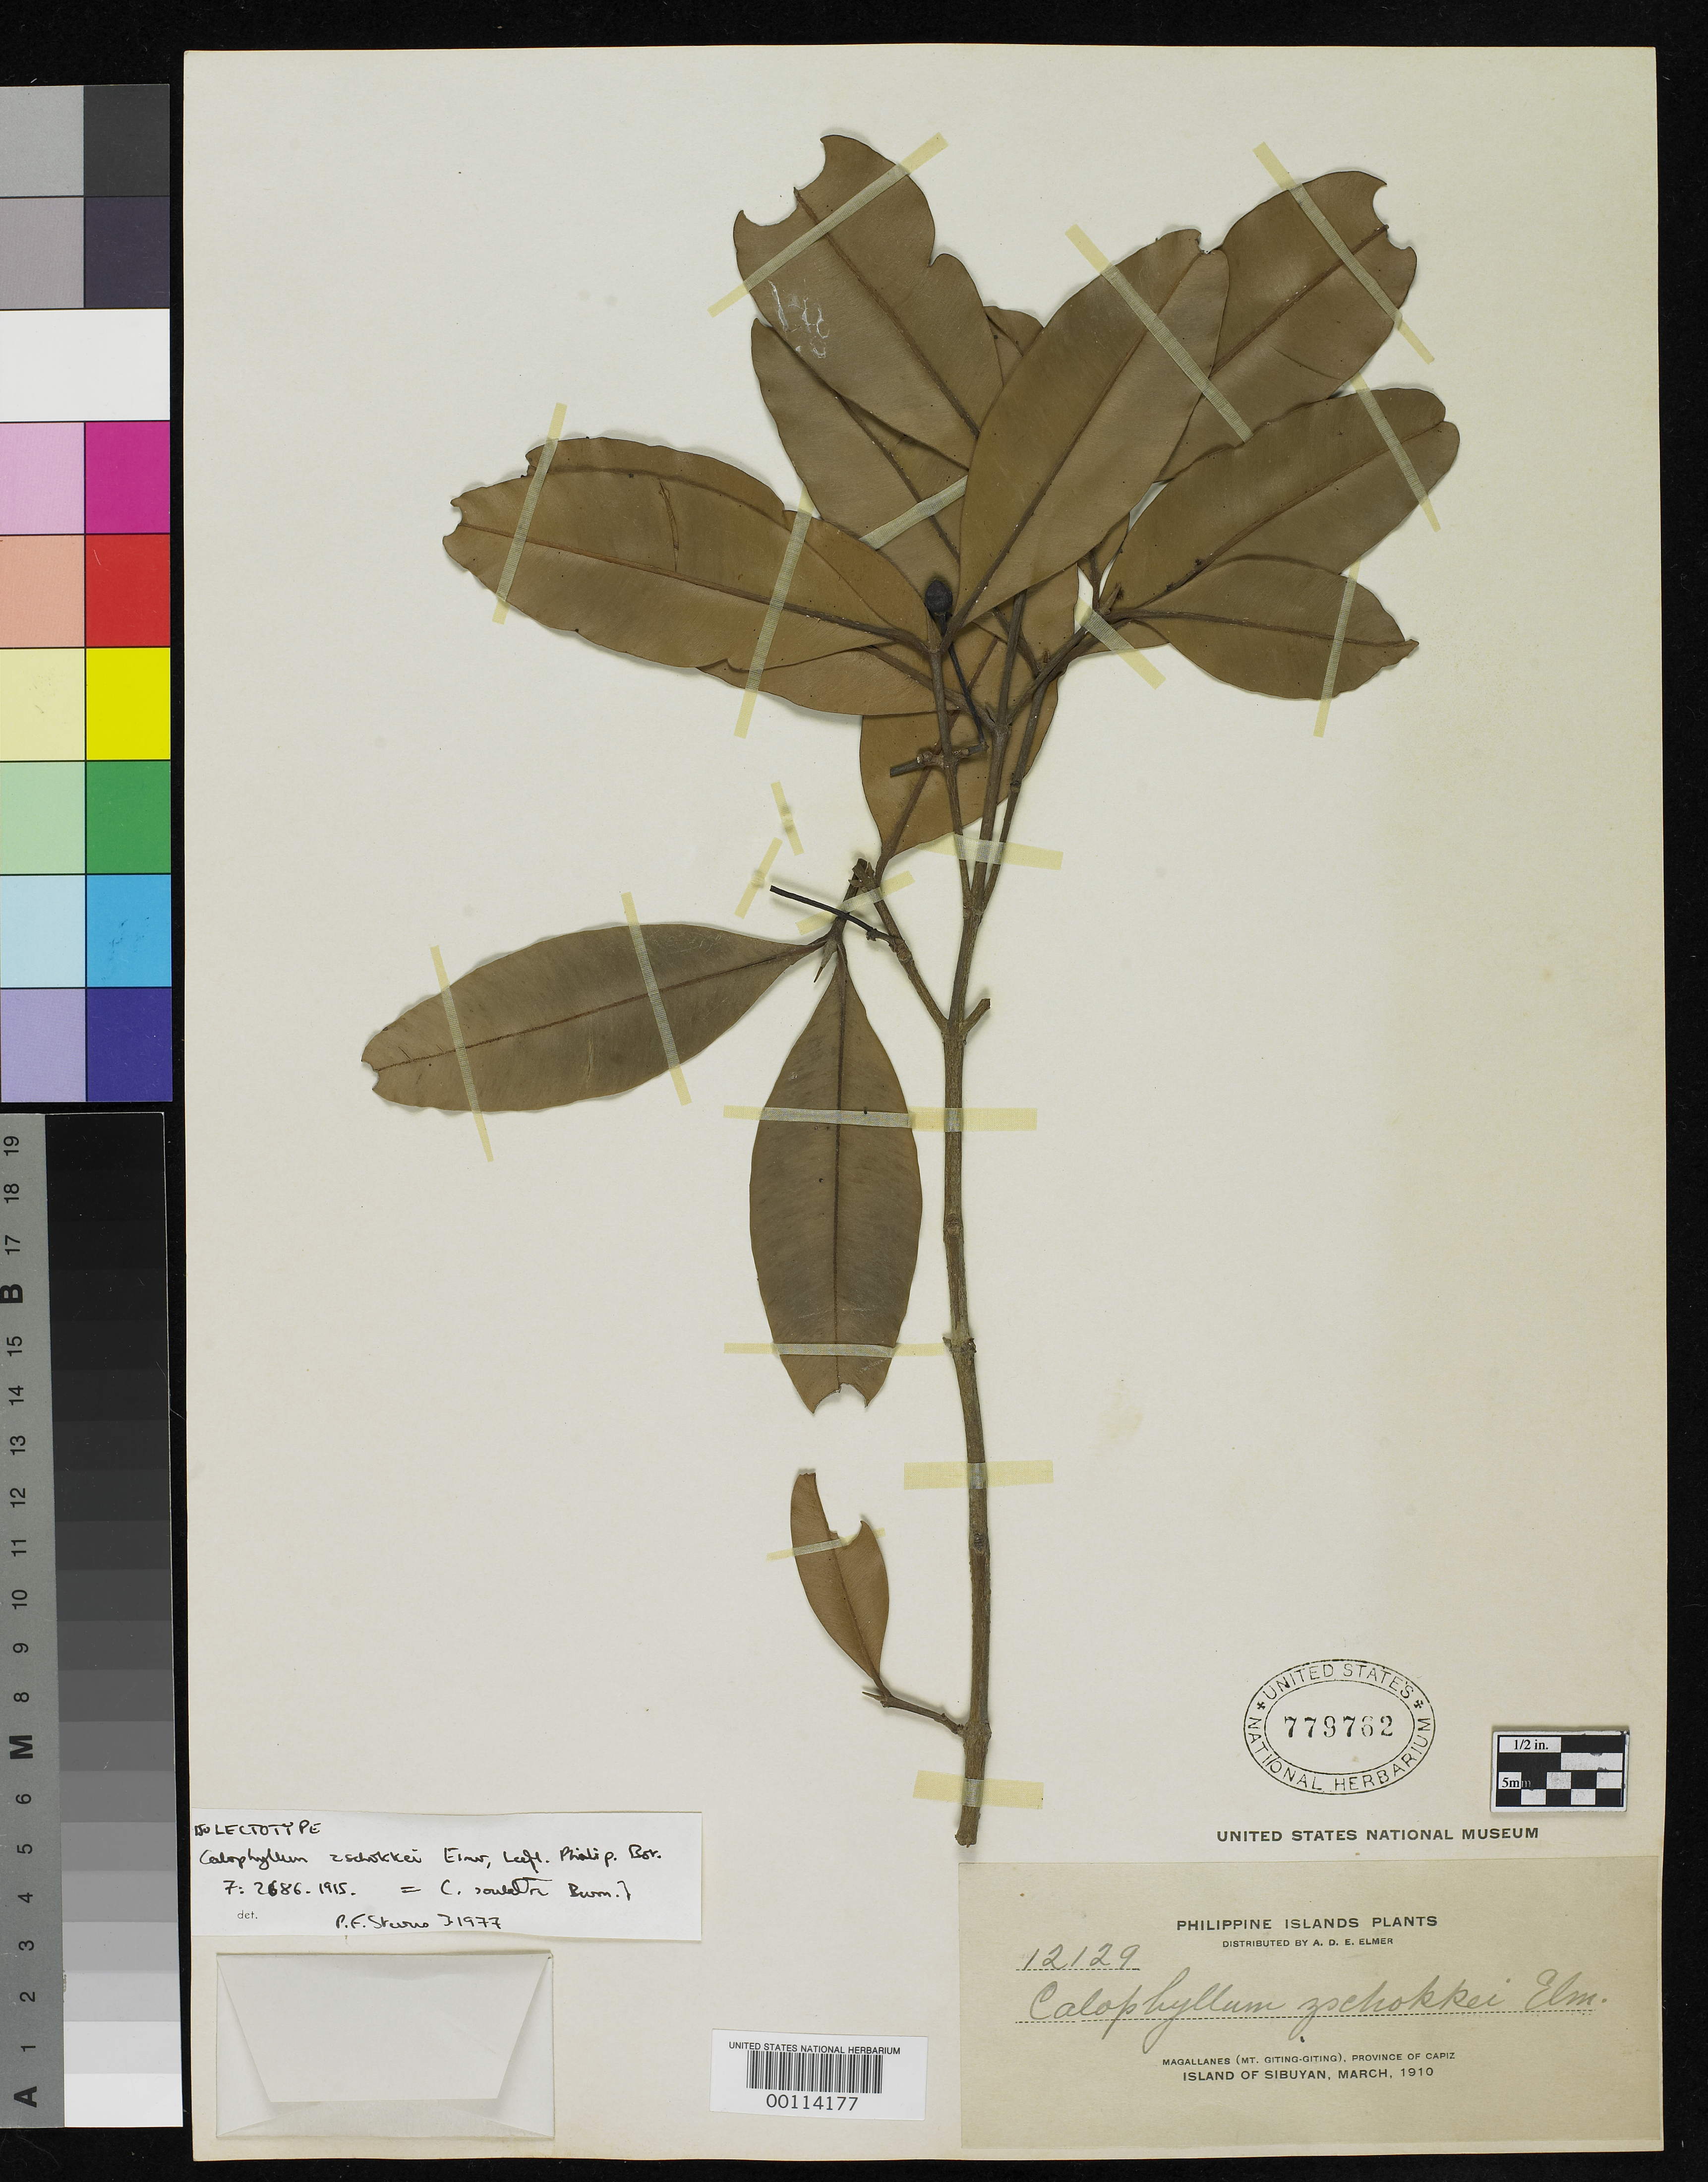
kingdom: Plantae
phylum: Tracheophyta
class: Magnoliopsida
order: Malpighiales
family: Calophyllaceae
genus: Calophyllum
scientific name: Calophyllum zschokkei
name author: Elmer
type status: Isolectotype; Syntype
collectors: A. D. E. Elmer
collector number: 12129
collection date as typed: Mar 1910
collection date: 1910-03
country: Philippines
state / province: Mimaropa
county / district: Romblon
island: Sibuyan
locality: Magallanes, Mount Giting-Giting.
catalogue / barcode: US 779762